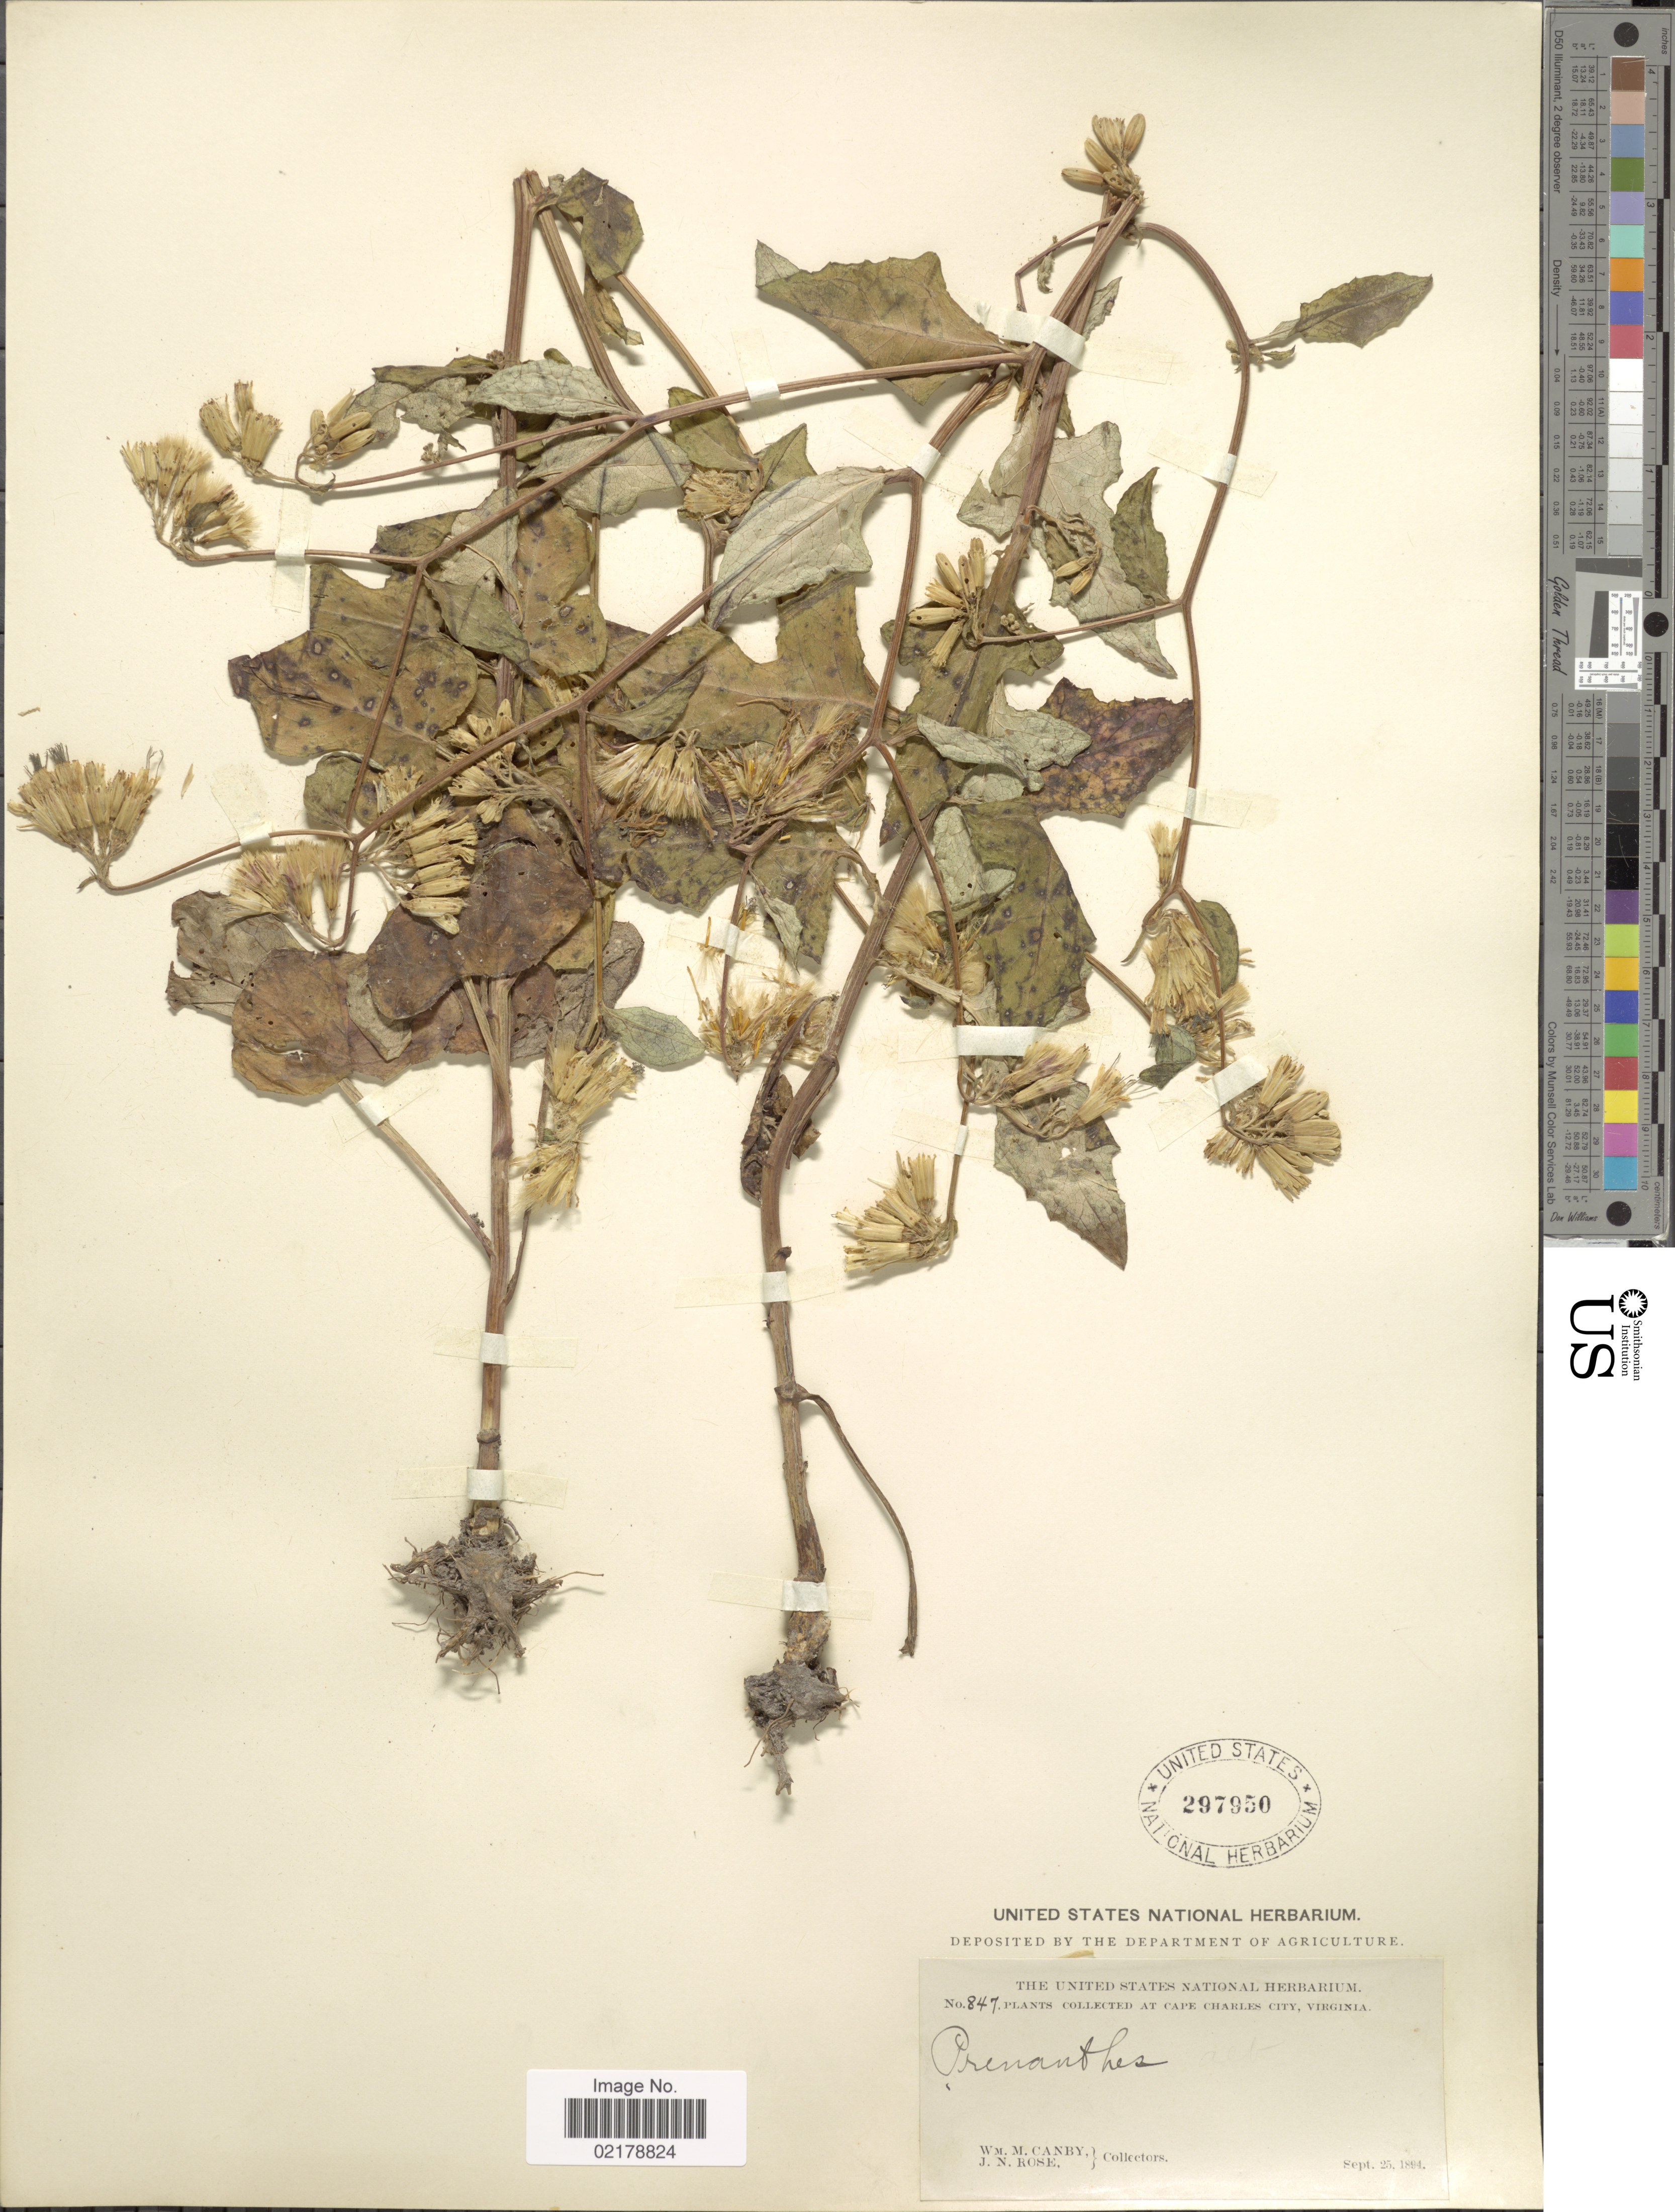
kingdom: Plantae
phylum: Tracheophyta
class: Magnoliopsida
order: Asterales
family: Asteraceae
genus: Nabalus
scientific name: Nabalus albus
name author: (L.) Hook.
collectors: W. M. Canby & J. N. Rose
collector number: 847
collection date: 1894-09-25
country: United States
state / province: Virginia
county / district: Charles City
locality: At Cape Charles City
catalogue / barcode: US 297950